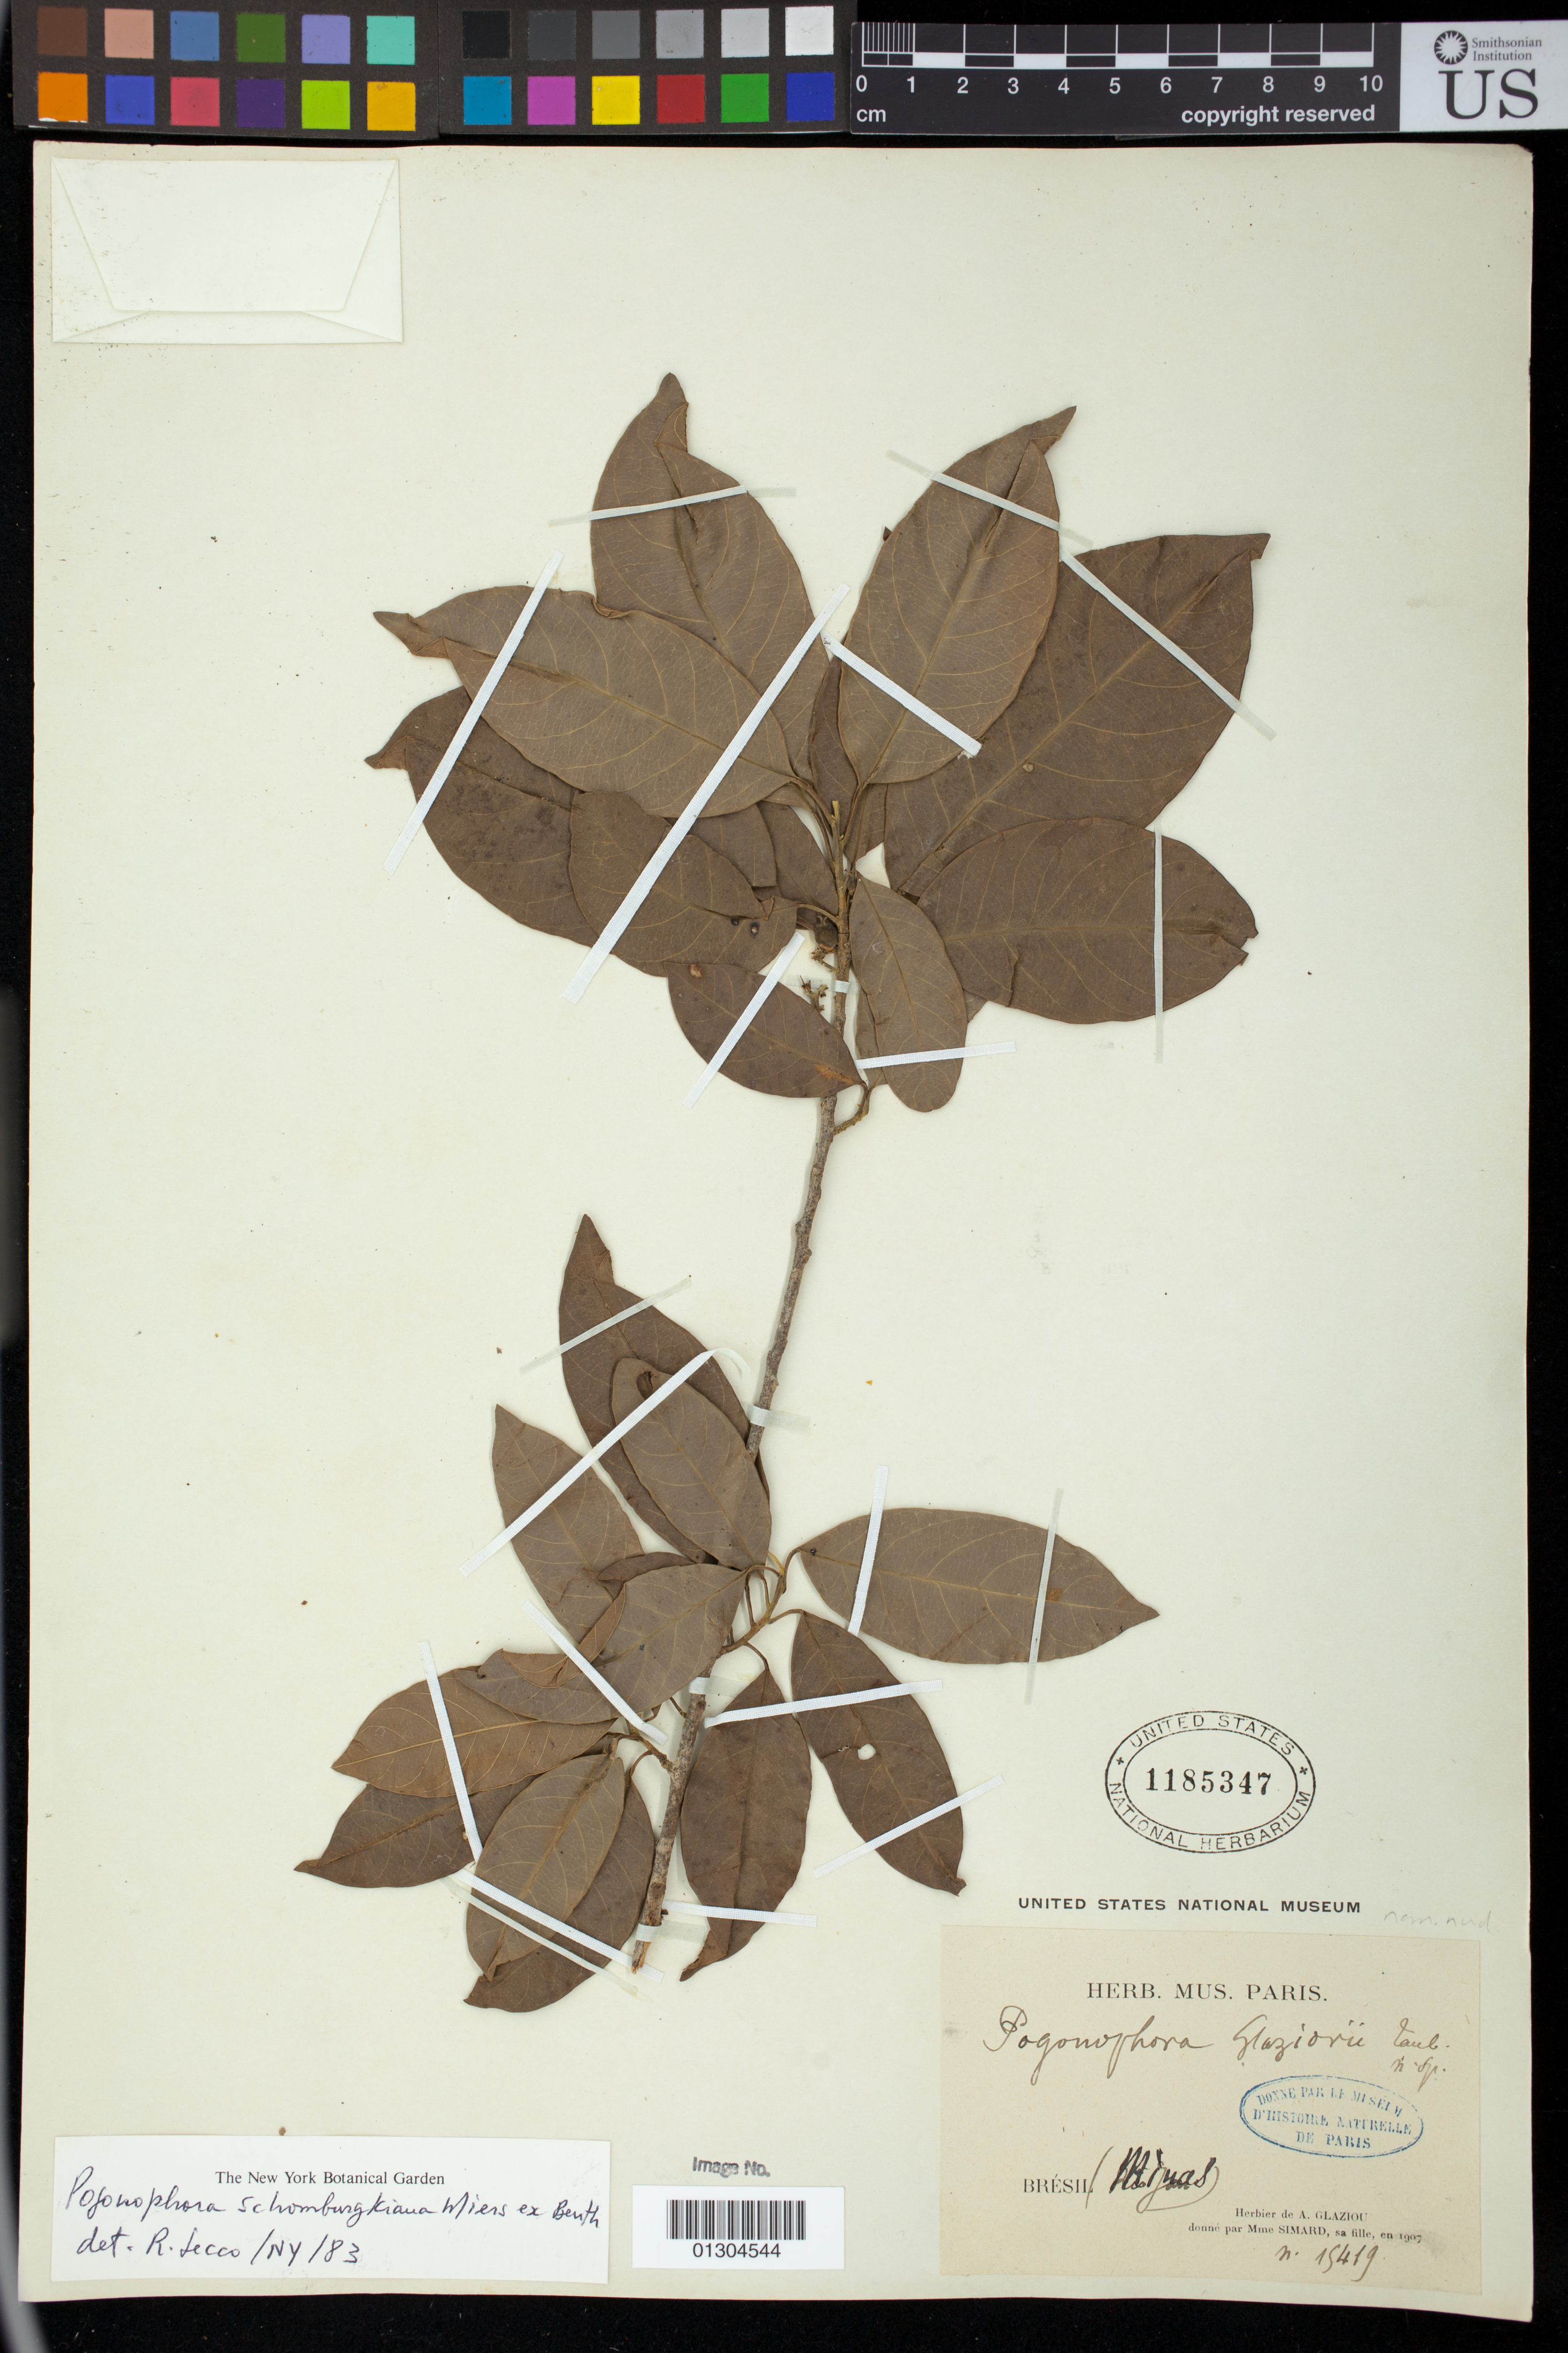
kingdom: Plantae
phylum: Tracheophyta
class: Magnoliopsida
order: Malpighiales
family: Peraceae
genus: Pogonophora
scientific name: Pogonophora schomburgkiana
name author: Miers ex Benth.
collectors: A. F. M. Glaziou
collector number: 15419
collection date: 1907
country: Brazil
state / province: Minas Gerais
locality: Minas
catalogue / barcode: US 1185347